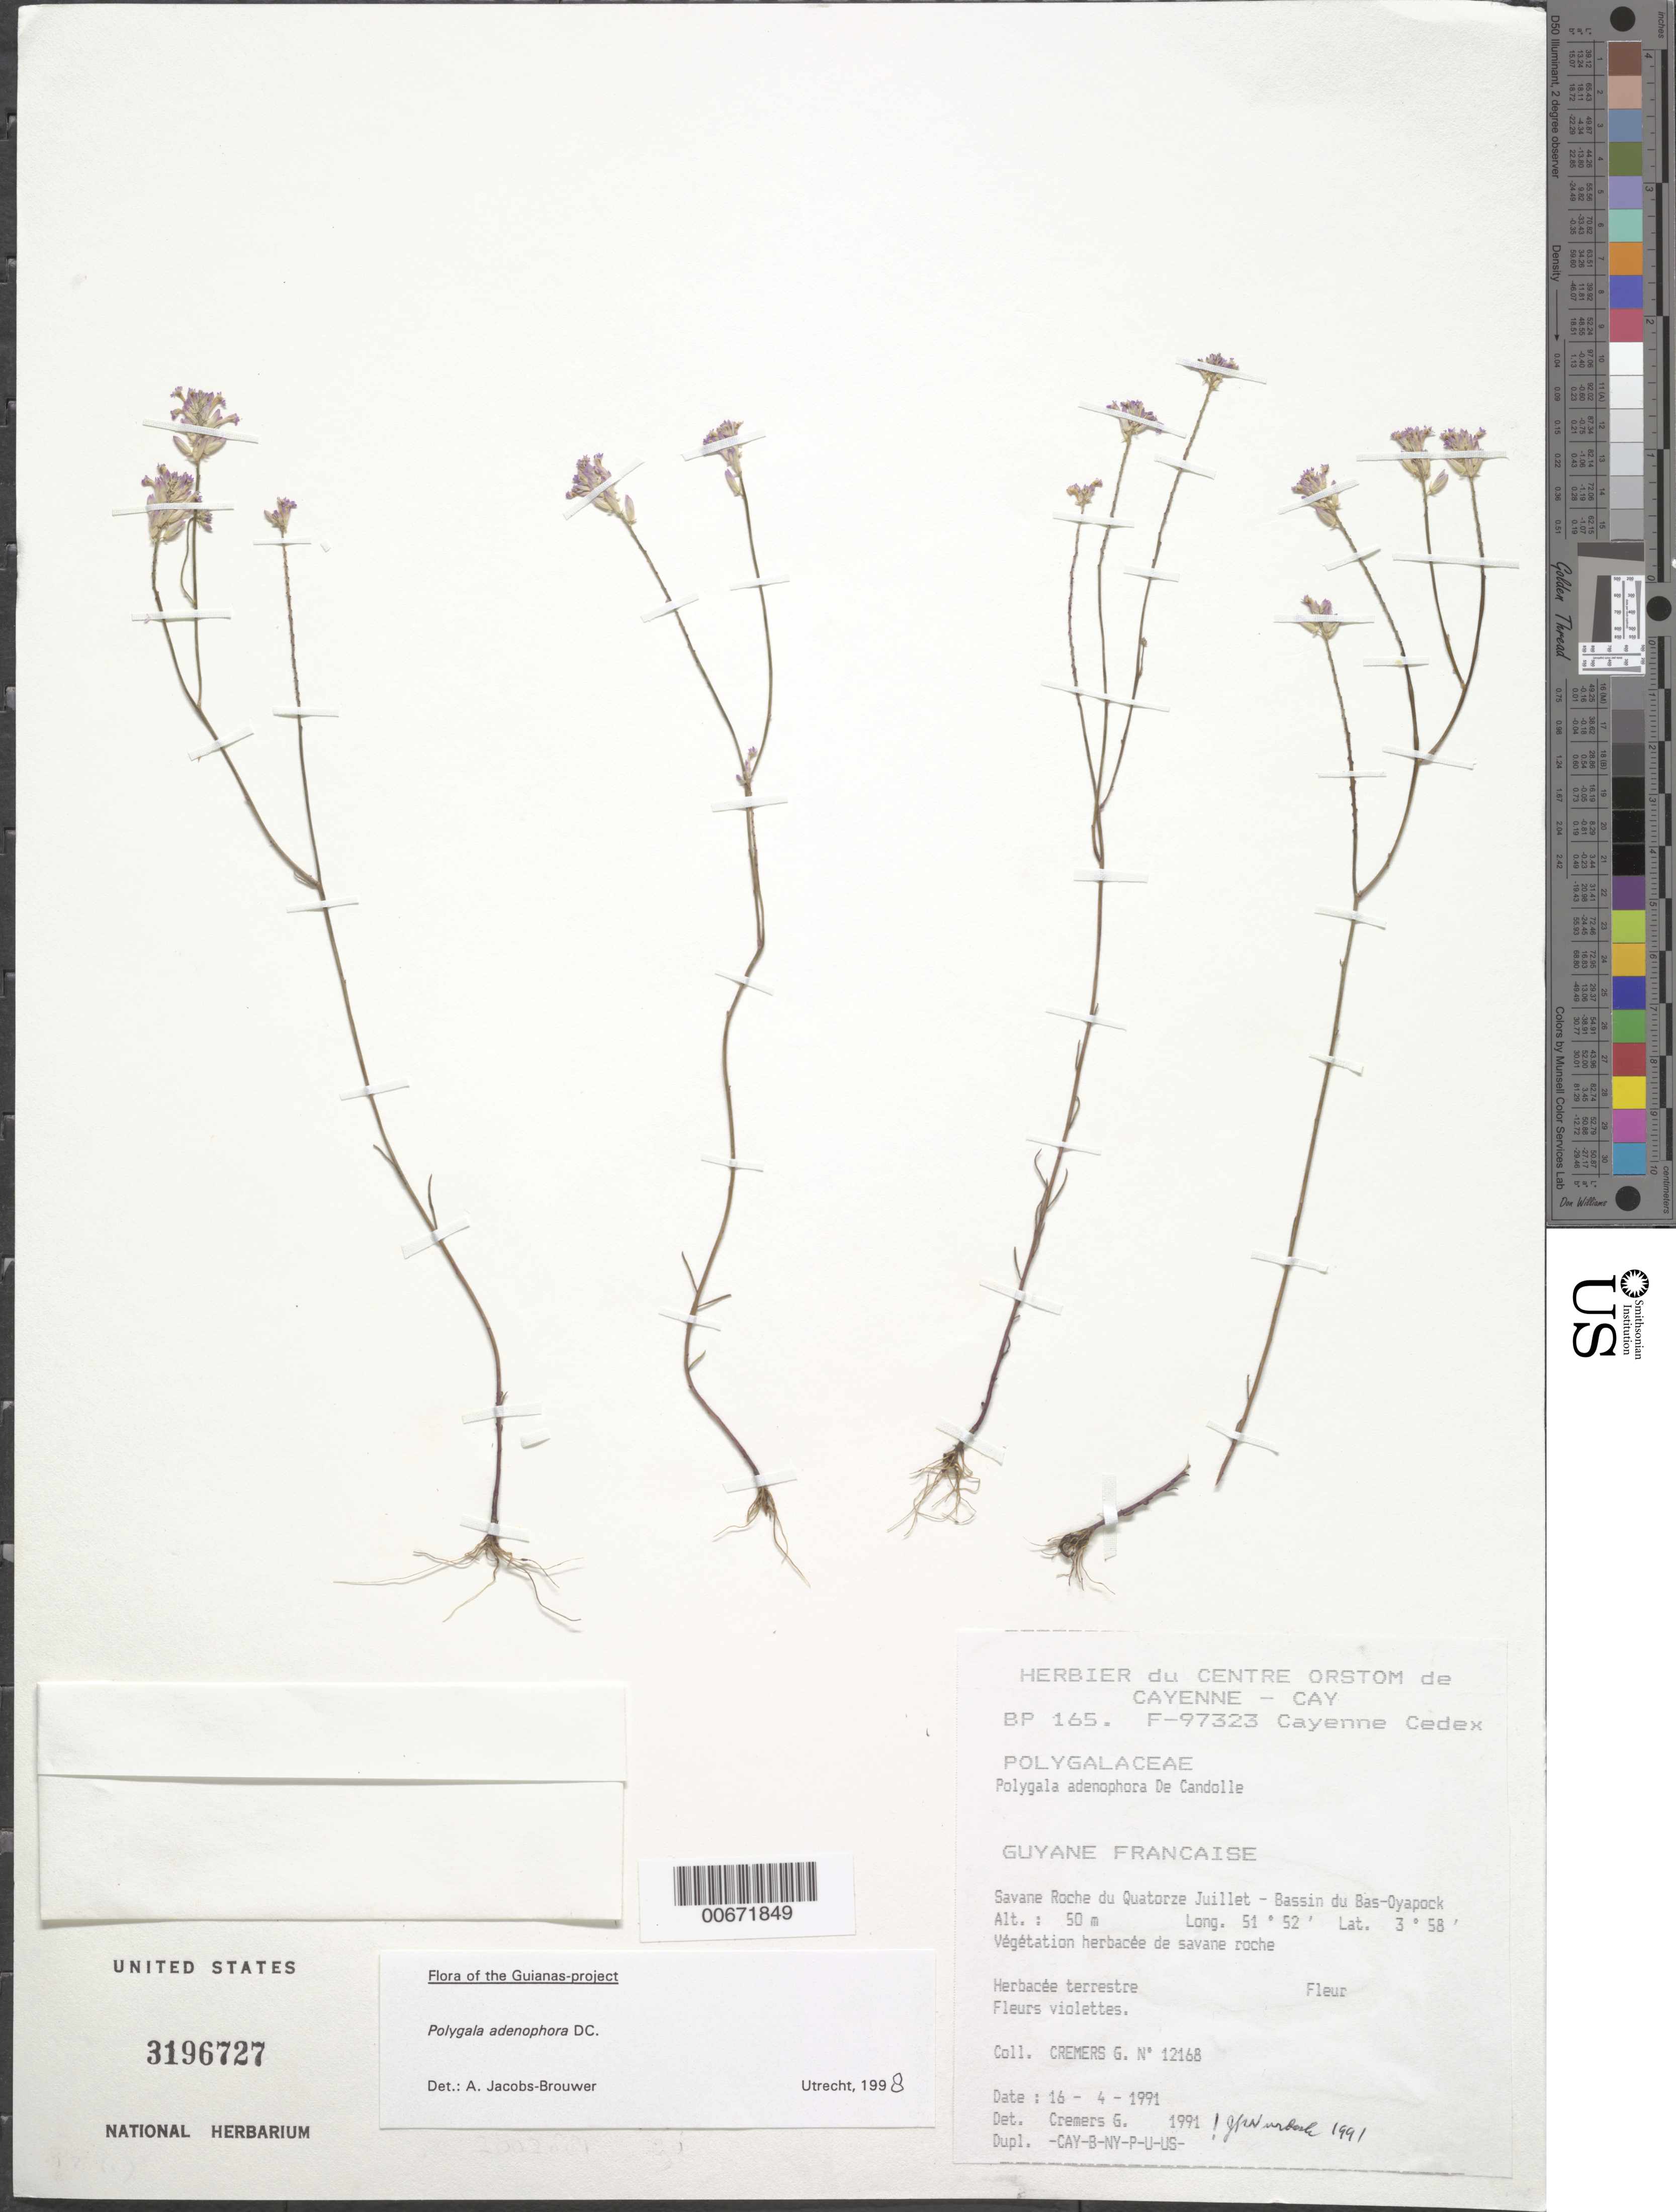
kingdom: Plantae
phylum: Tracheophyta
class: Magnoliopsida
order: Fabales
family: Polygalaceae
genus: Polygala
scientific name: Polygala adenophora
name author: DC.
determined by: Jacobs-Brouwer, A.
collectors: G. Cremers & S. Gautier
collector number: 12168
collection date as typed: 16-Apr-91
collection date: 1991-04-16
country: French Guiana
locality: Savane Roche du Quatorze Juillet, Bassin du Bas-Oyapock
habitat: Végétation herbacée de savane roche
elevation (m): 60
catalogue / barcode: US 3196727